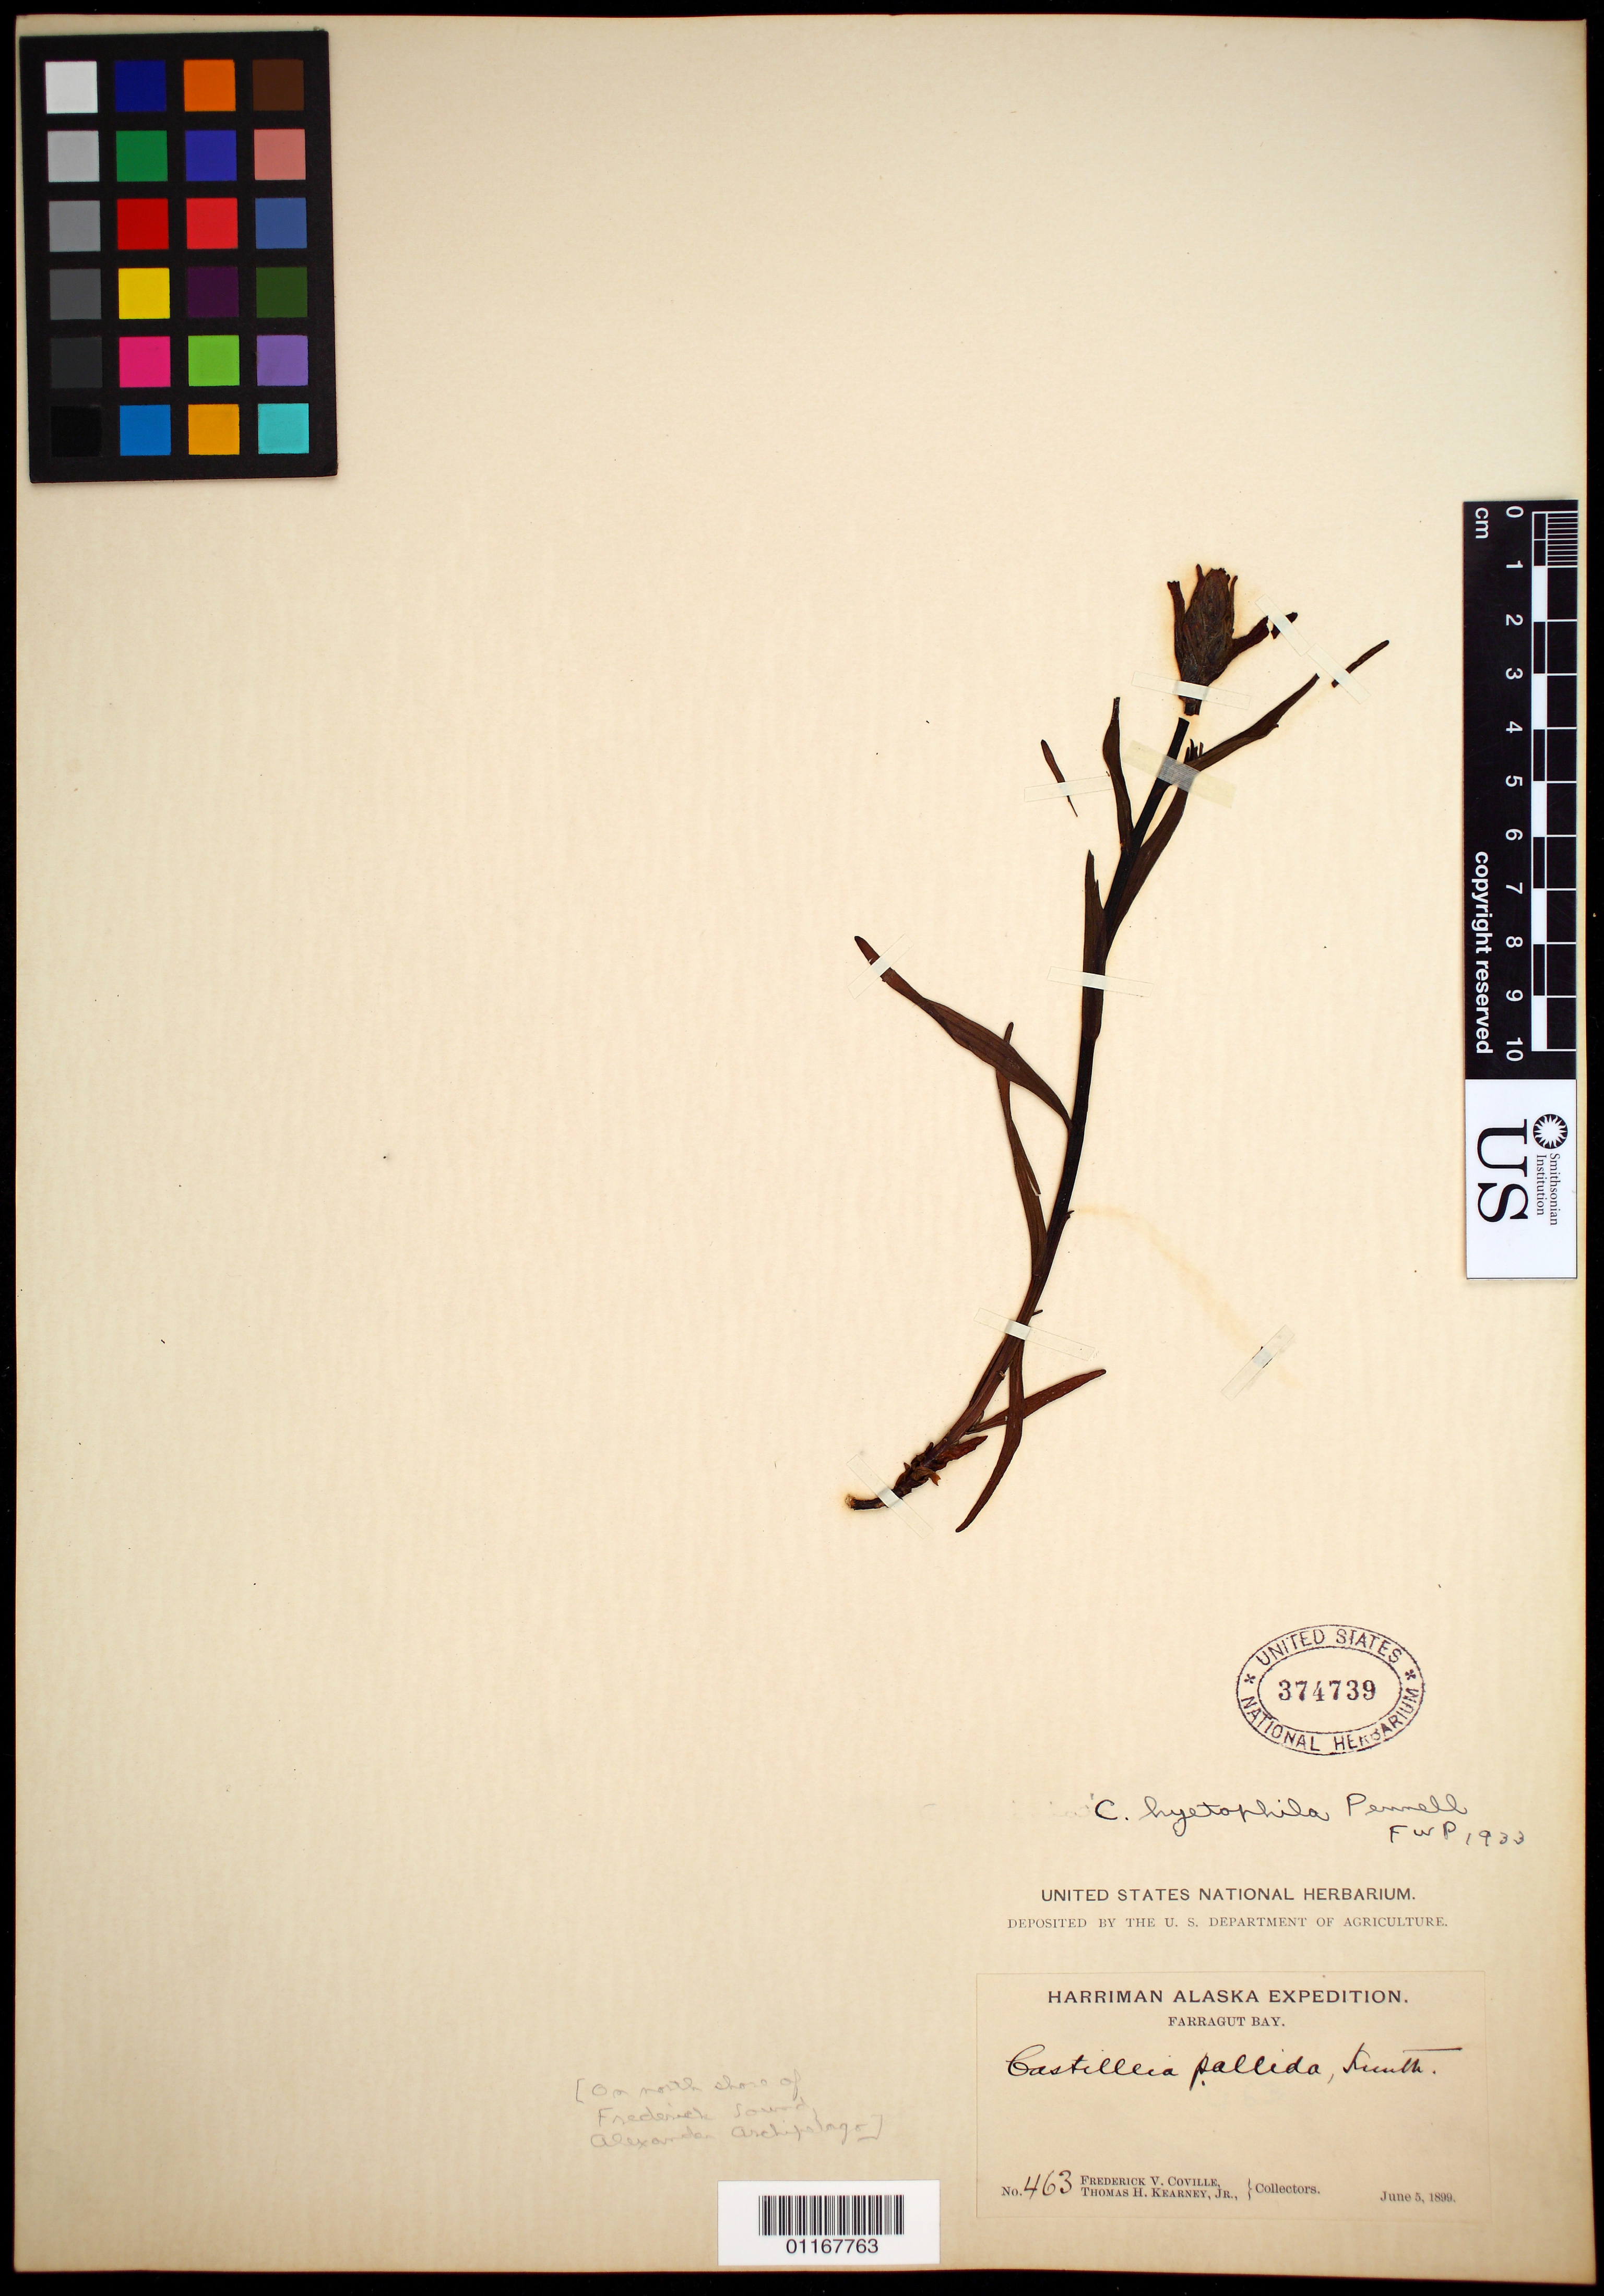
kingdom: Plantae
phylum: Tracheophyta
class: Magnoliopsida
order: Lamiales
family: Orobanchaceae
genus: Castilleja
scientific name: Castilleja hyetophila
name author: Pennell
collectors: F. V. Coville & T. H. Kearney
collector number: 463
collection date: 1899-06-05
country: United States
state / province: Alaska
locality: Farragut Bay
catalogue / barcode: US 374739